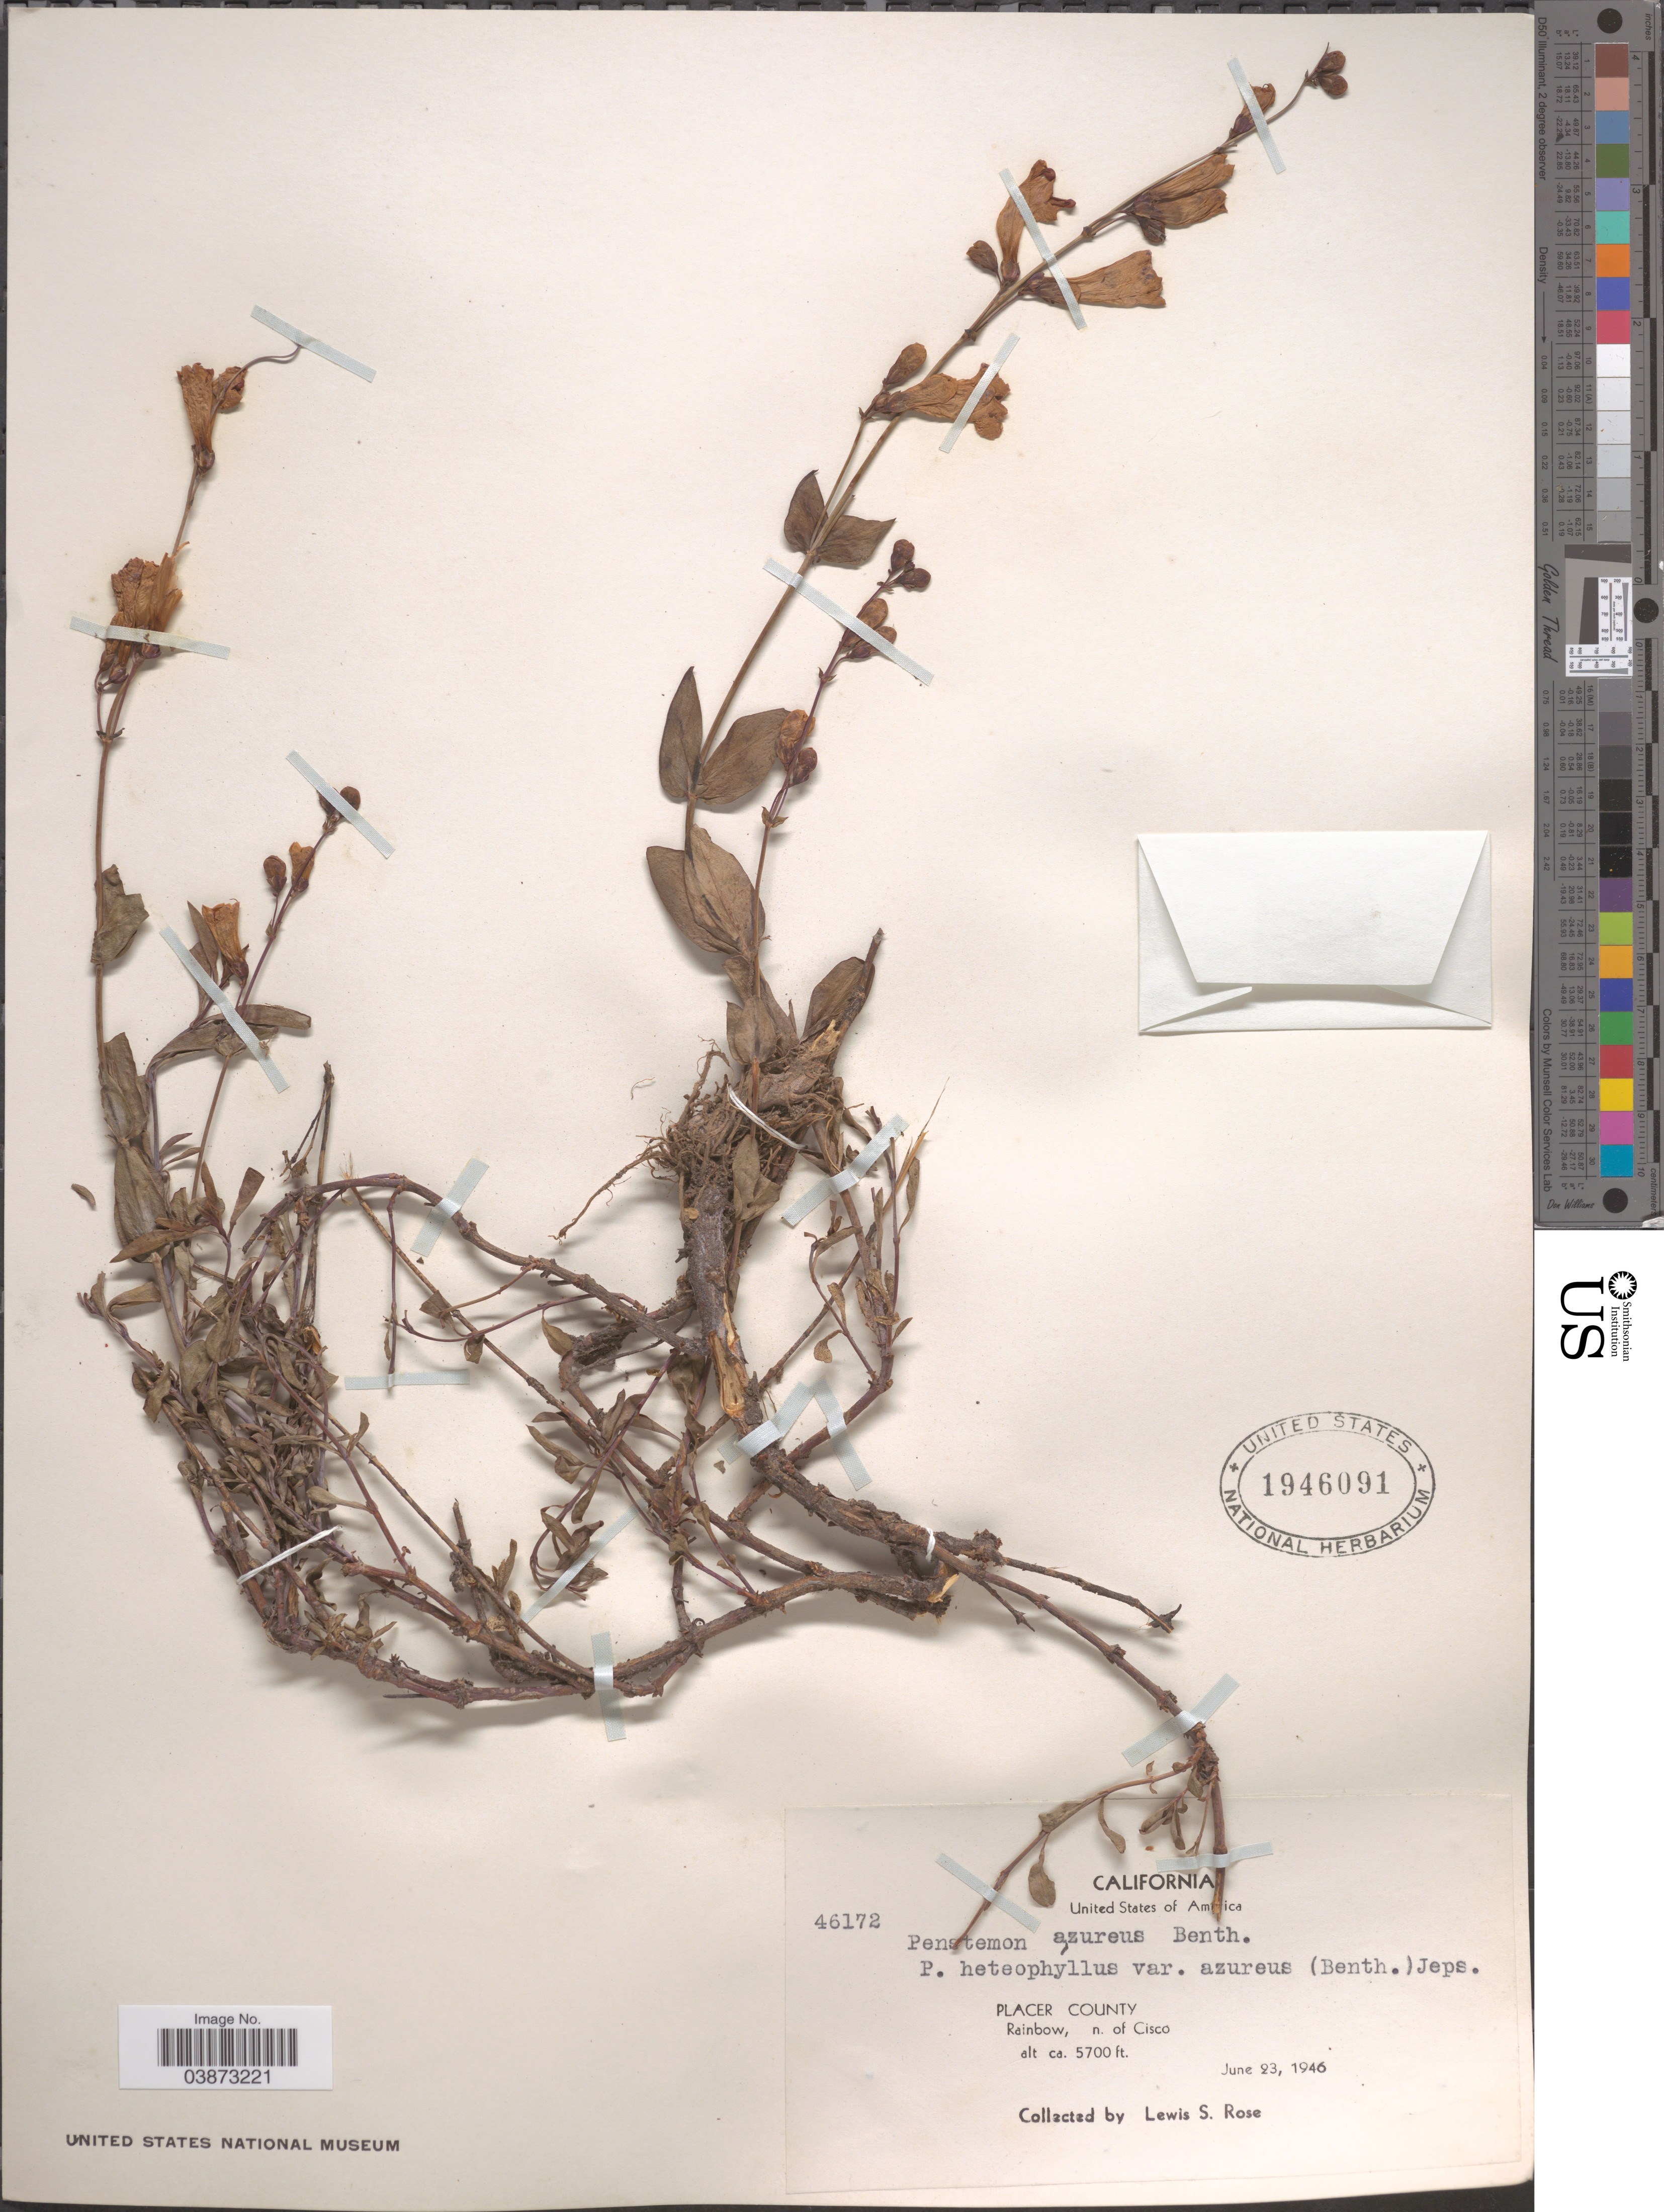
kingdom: Plantae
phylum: Tracheophyta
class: Magnoliopsida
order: Lamiales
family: Plantaginaceae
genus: Penstemon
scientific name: Penstemon azureus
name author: Benth.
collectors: L. S. Rose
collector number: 46172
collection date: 1946-06-23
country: United States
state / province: California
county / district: Placer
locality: Placer County. Rainbow, n. of Cisco.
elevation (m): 1737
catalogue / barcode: US 1946091